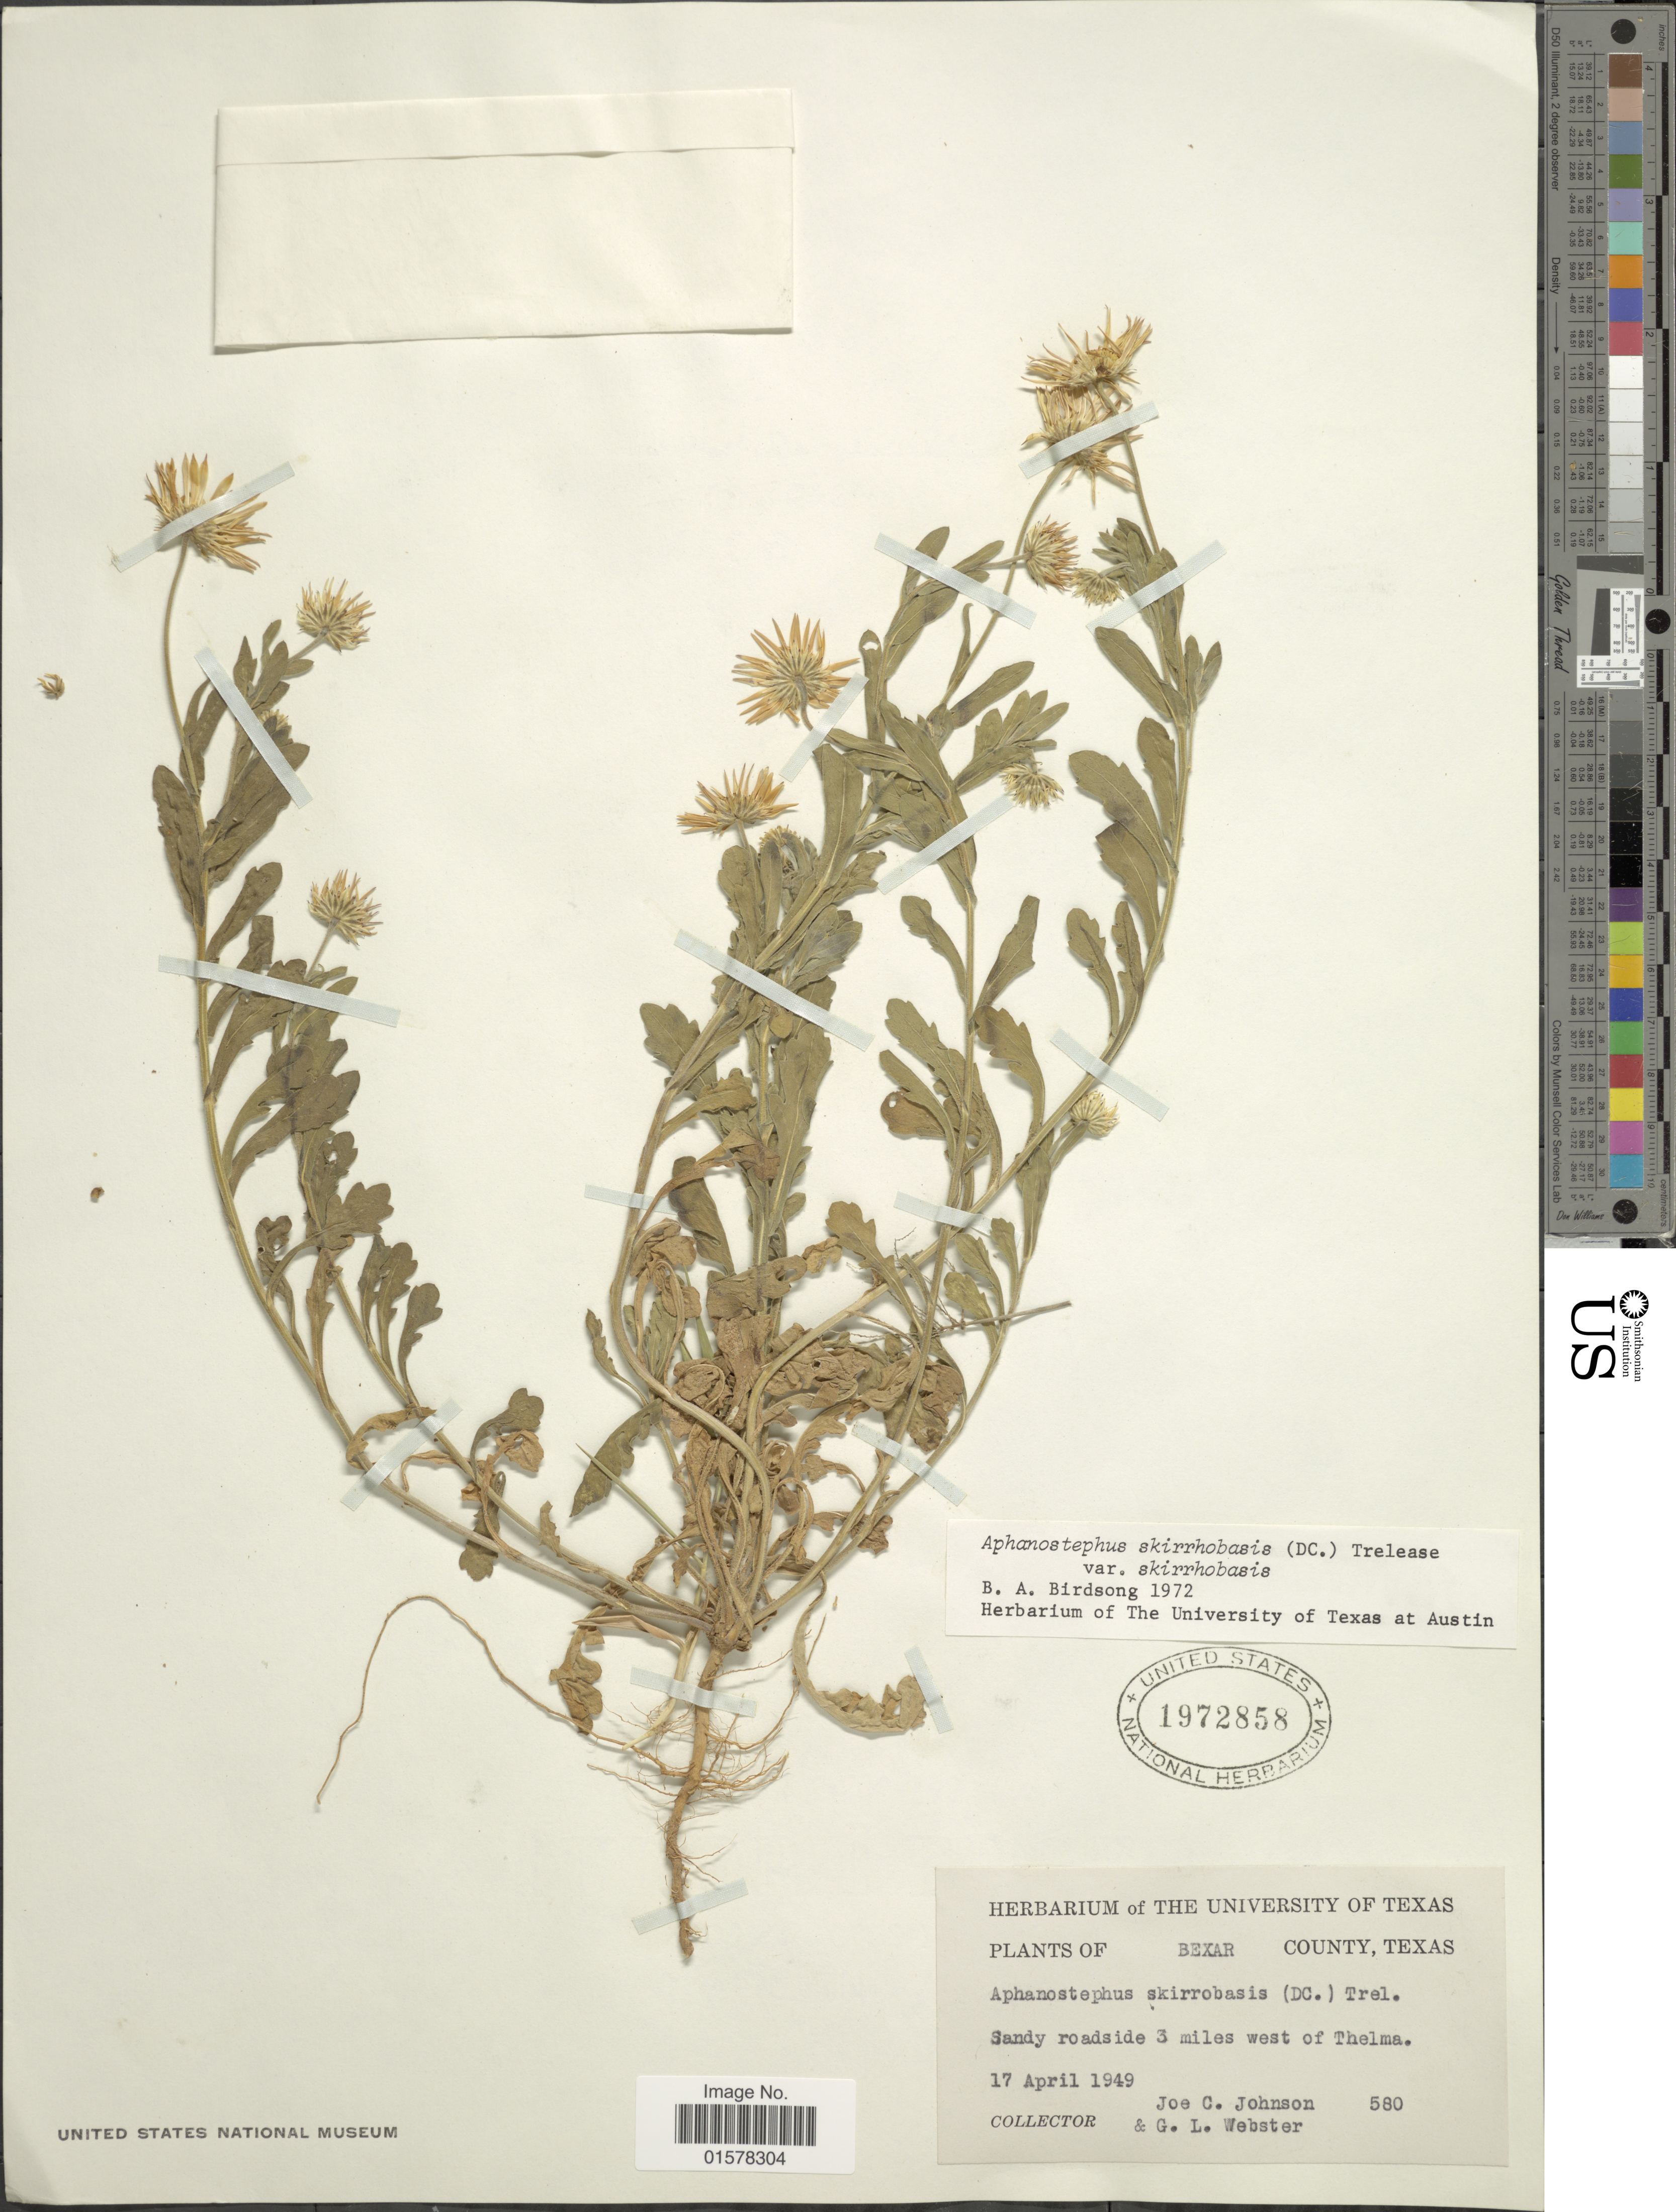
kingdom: Plantae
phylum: Tracheophyta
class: Magnoliopsida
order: Asterales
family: Asteraceae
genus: Aphanostephus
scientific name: Aphanostephus skirrhobasis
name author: (DC.) Trel. ex Coville & Branner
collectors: J. C. Johnson & G. L. Webster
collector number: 580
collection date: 1949-04-17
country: United States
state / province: Texas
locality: Bexar COounty, Texas. Sandy roadside 3 miles west of Thelma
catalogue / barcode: US 1972858